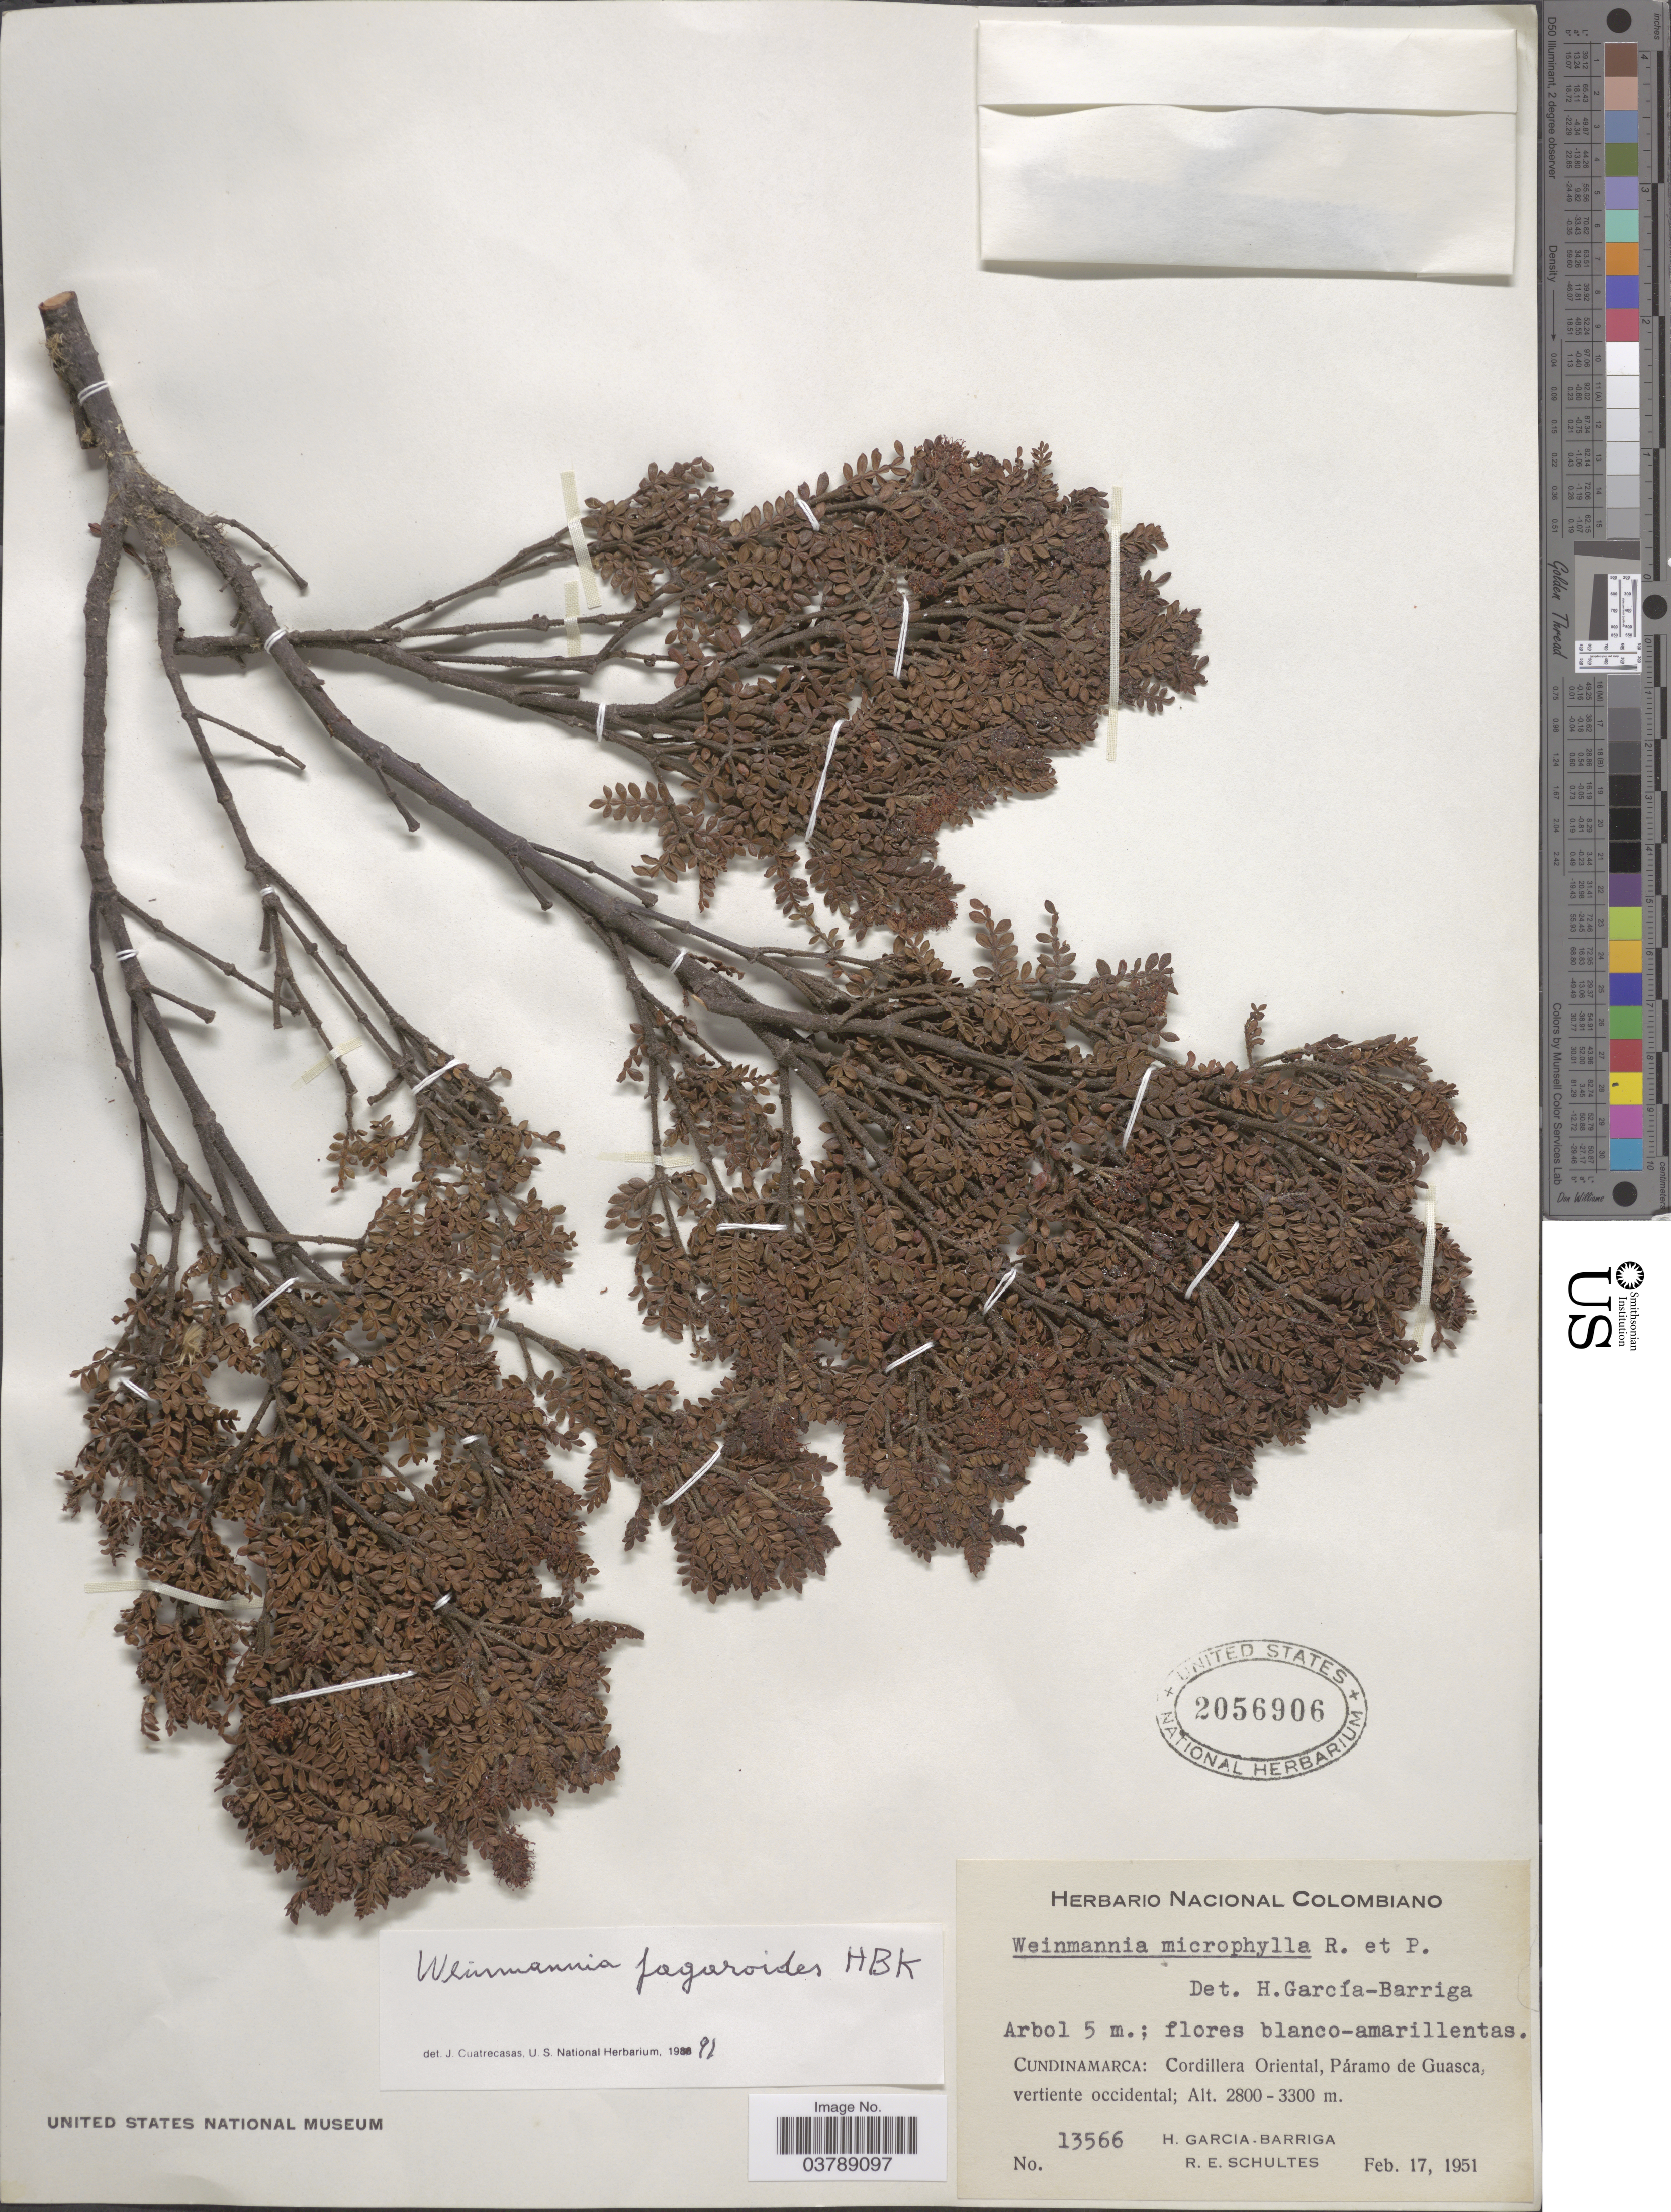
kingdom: Plantae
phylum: Tracheophyta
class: Magnoliopsida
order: Oxalidales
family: Cunoniaceae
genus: Weinmannia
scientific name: Weinmannia fagaroides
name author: Kunth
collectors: H. García Barriga & R. E. Schultes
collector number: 13566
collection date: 1951-02-17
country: Colombia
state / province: Cundinamarca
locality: Cordillera Oriental, Páramo de Guasca, vertiente occidental.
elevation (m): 2800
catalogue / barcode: US 2056906